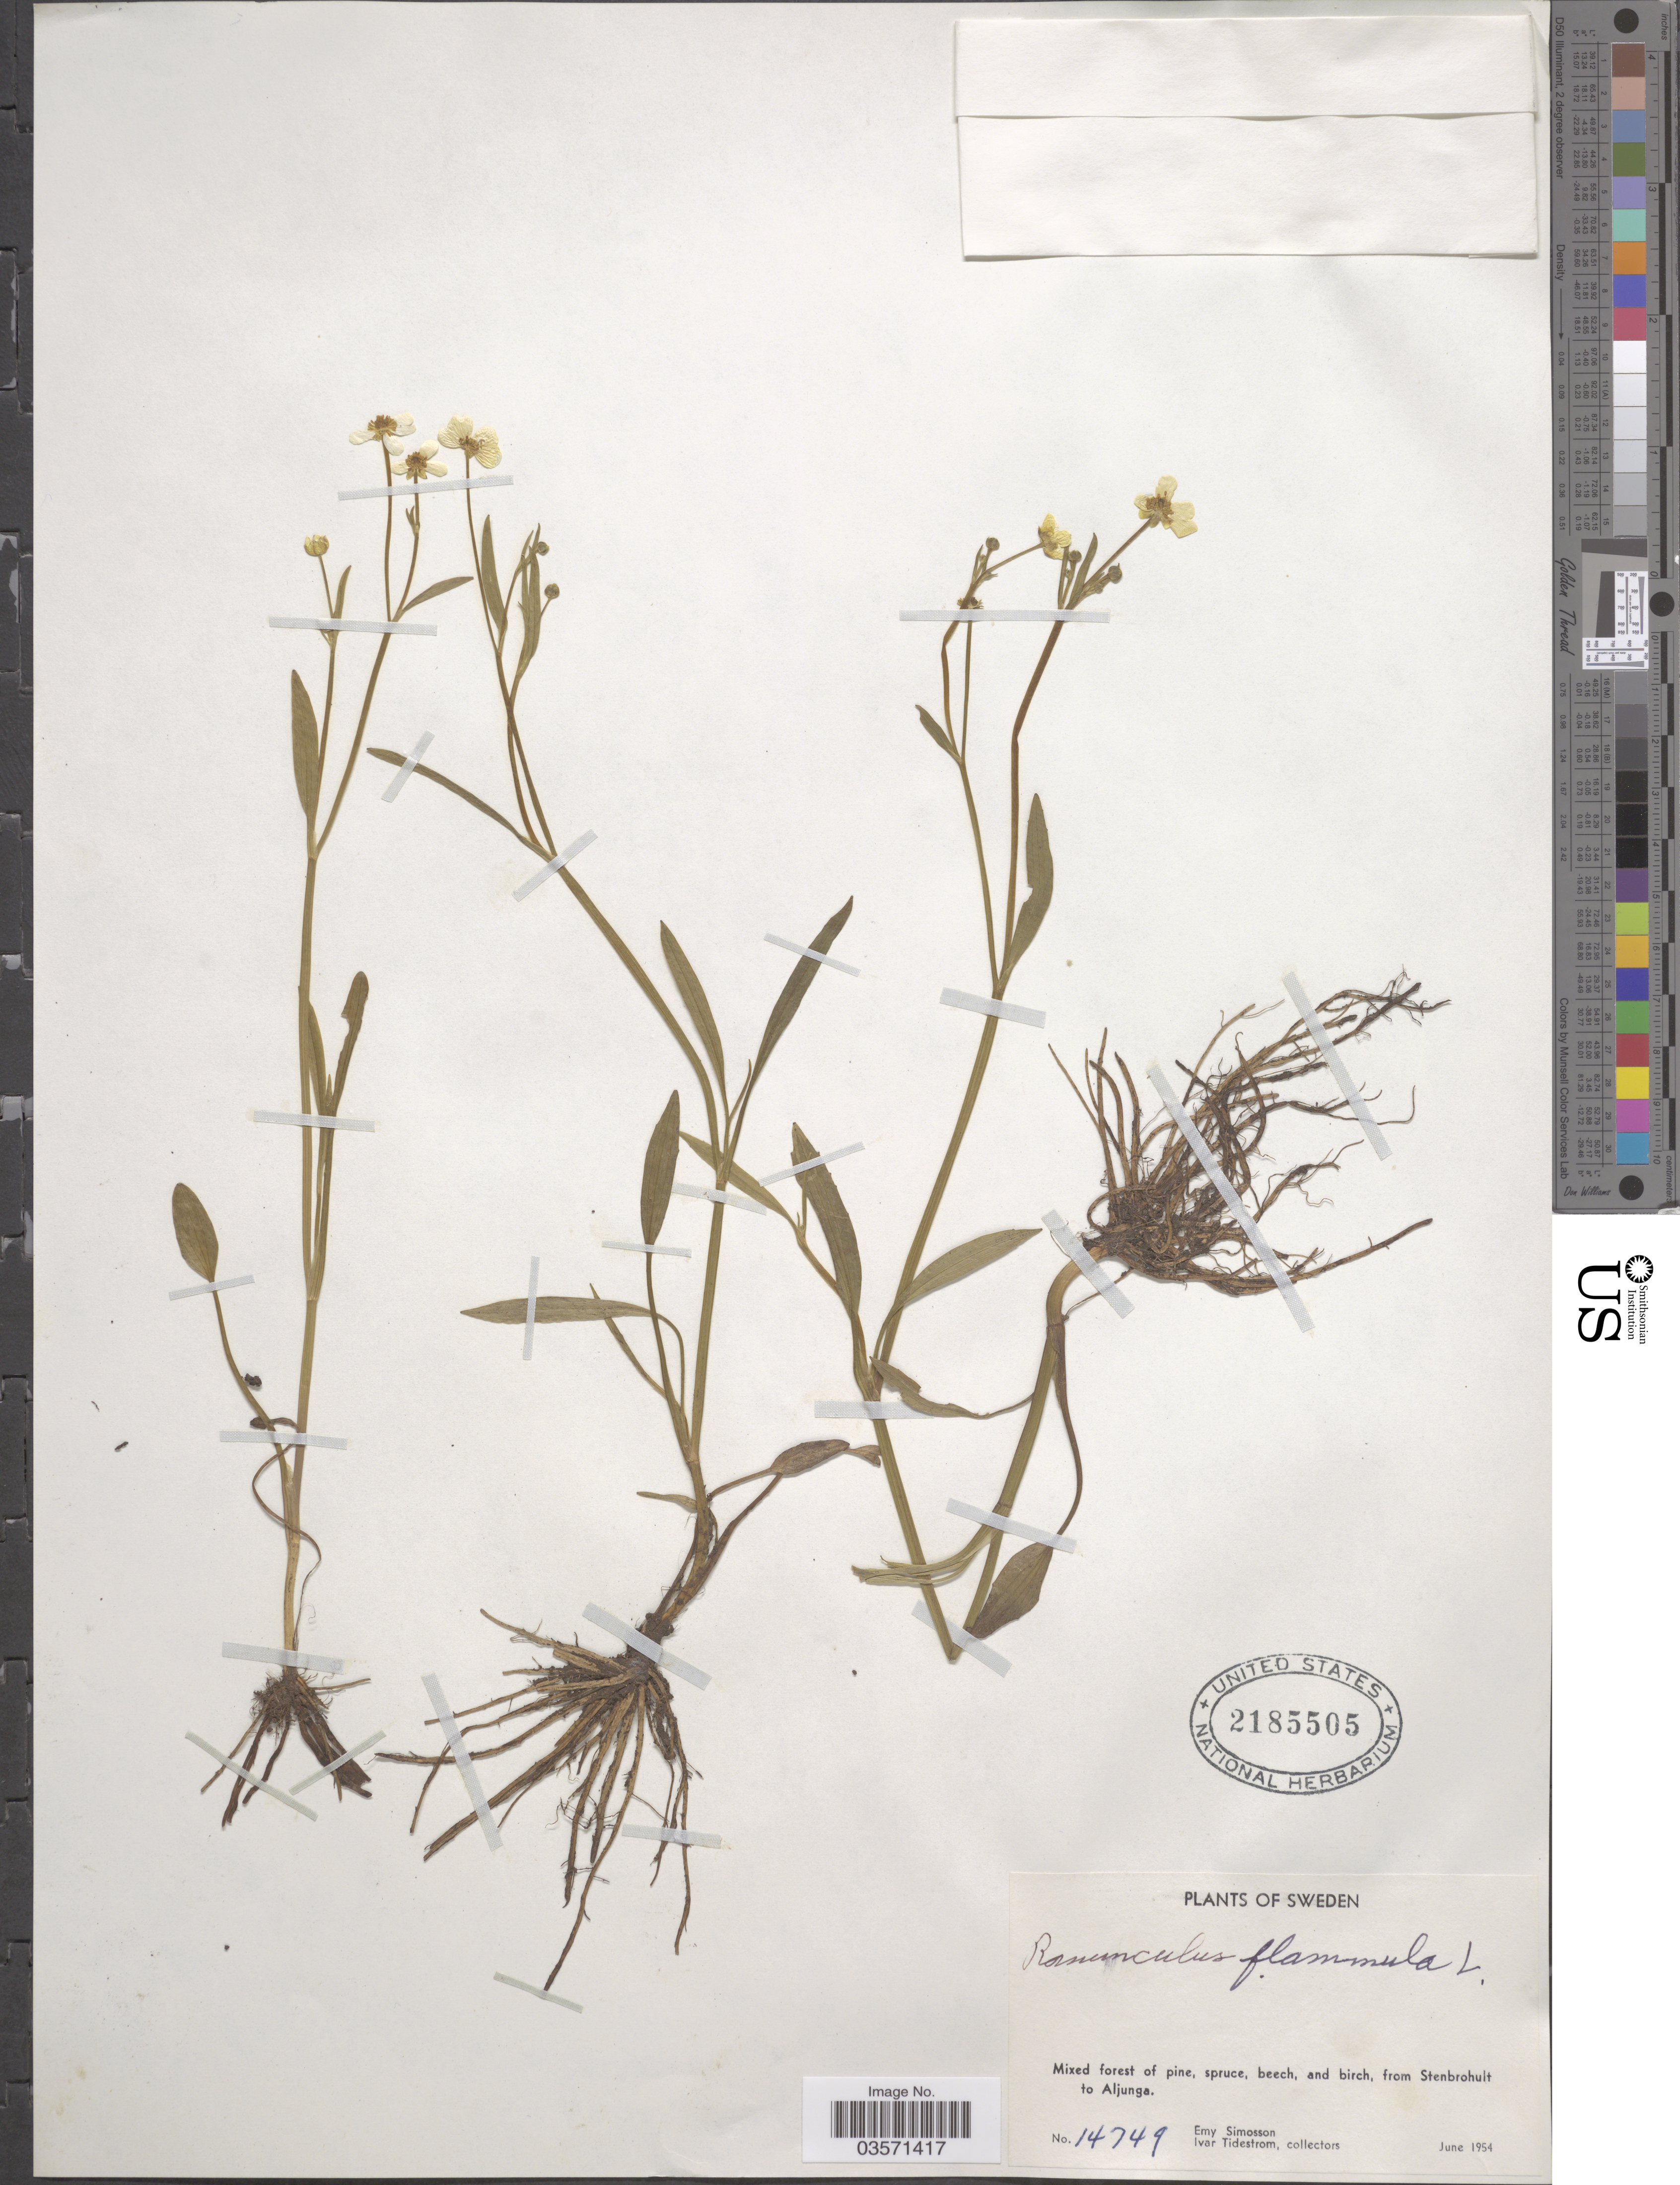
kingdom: Plantae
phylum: Tracheophyta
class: Magnoliopsida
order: Ranunculales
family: Ranunculaceae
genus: Ranunculus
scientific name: Ranunculus flammula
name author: L.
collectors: E. Simosson & I. F. Tidestrom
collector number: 14749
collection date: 1954-04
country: Sweden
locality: From Stenbrohult to Aljunga.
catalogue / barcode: US 2185505